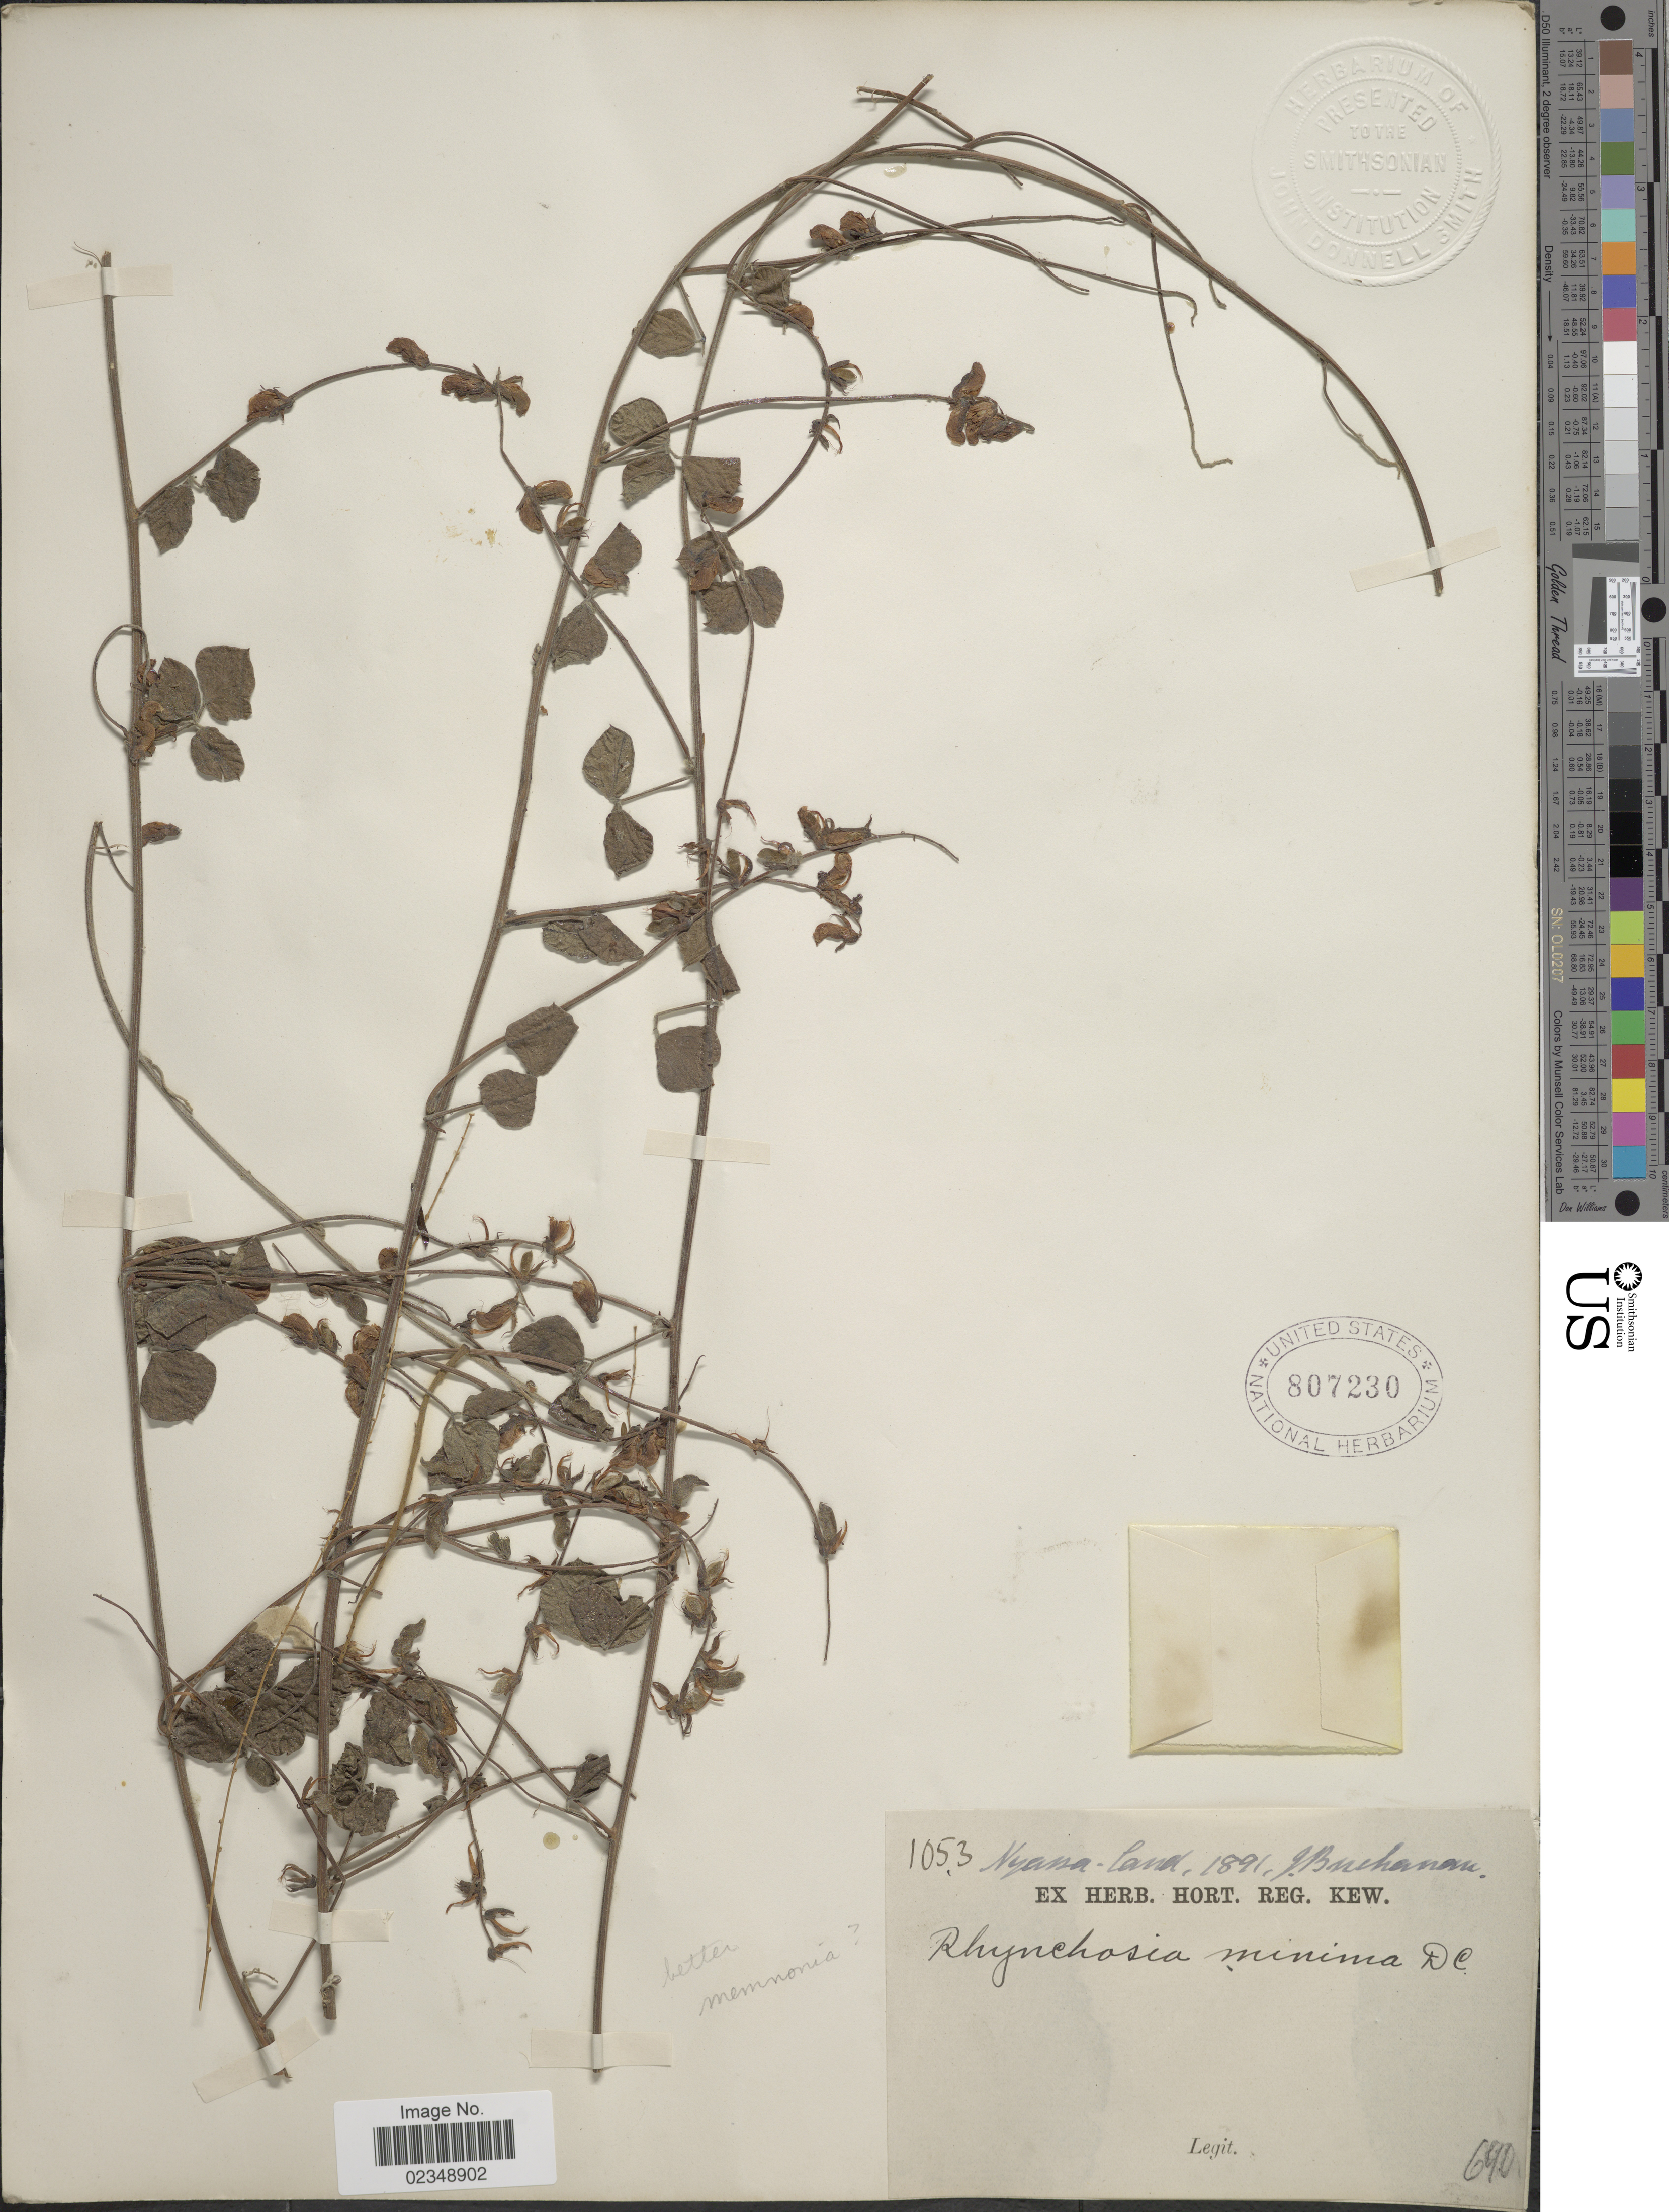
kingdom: Plantae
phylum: Tracheophyta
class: Magnoliopsida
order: Fabales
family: Fabaceae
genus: Rhynchosia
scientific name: Rhynchosia memnonia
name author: (Delile) DC.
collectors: J. Buchanan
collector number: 1053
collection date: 1891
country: Malawi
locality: Nyassa-land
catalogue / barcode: US 807230